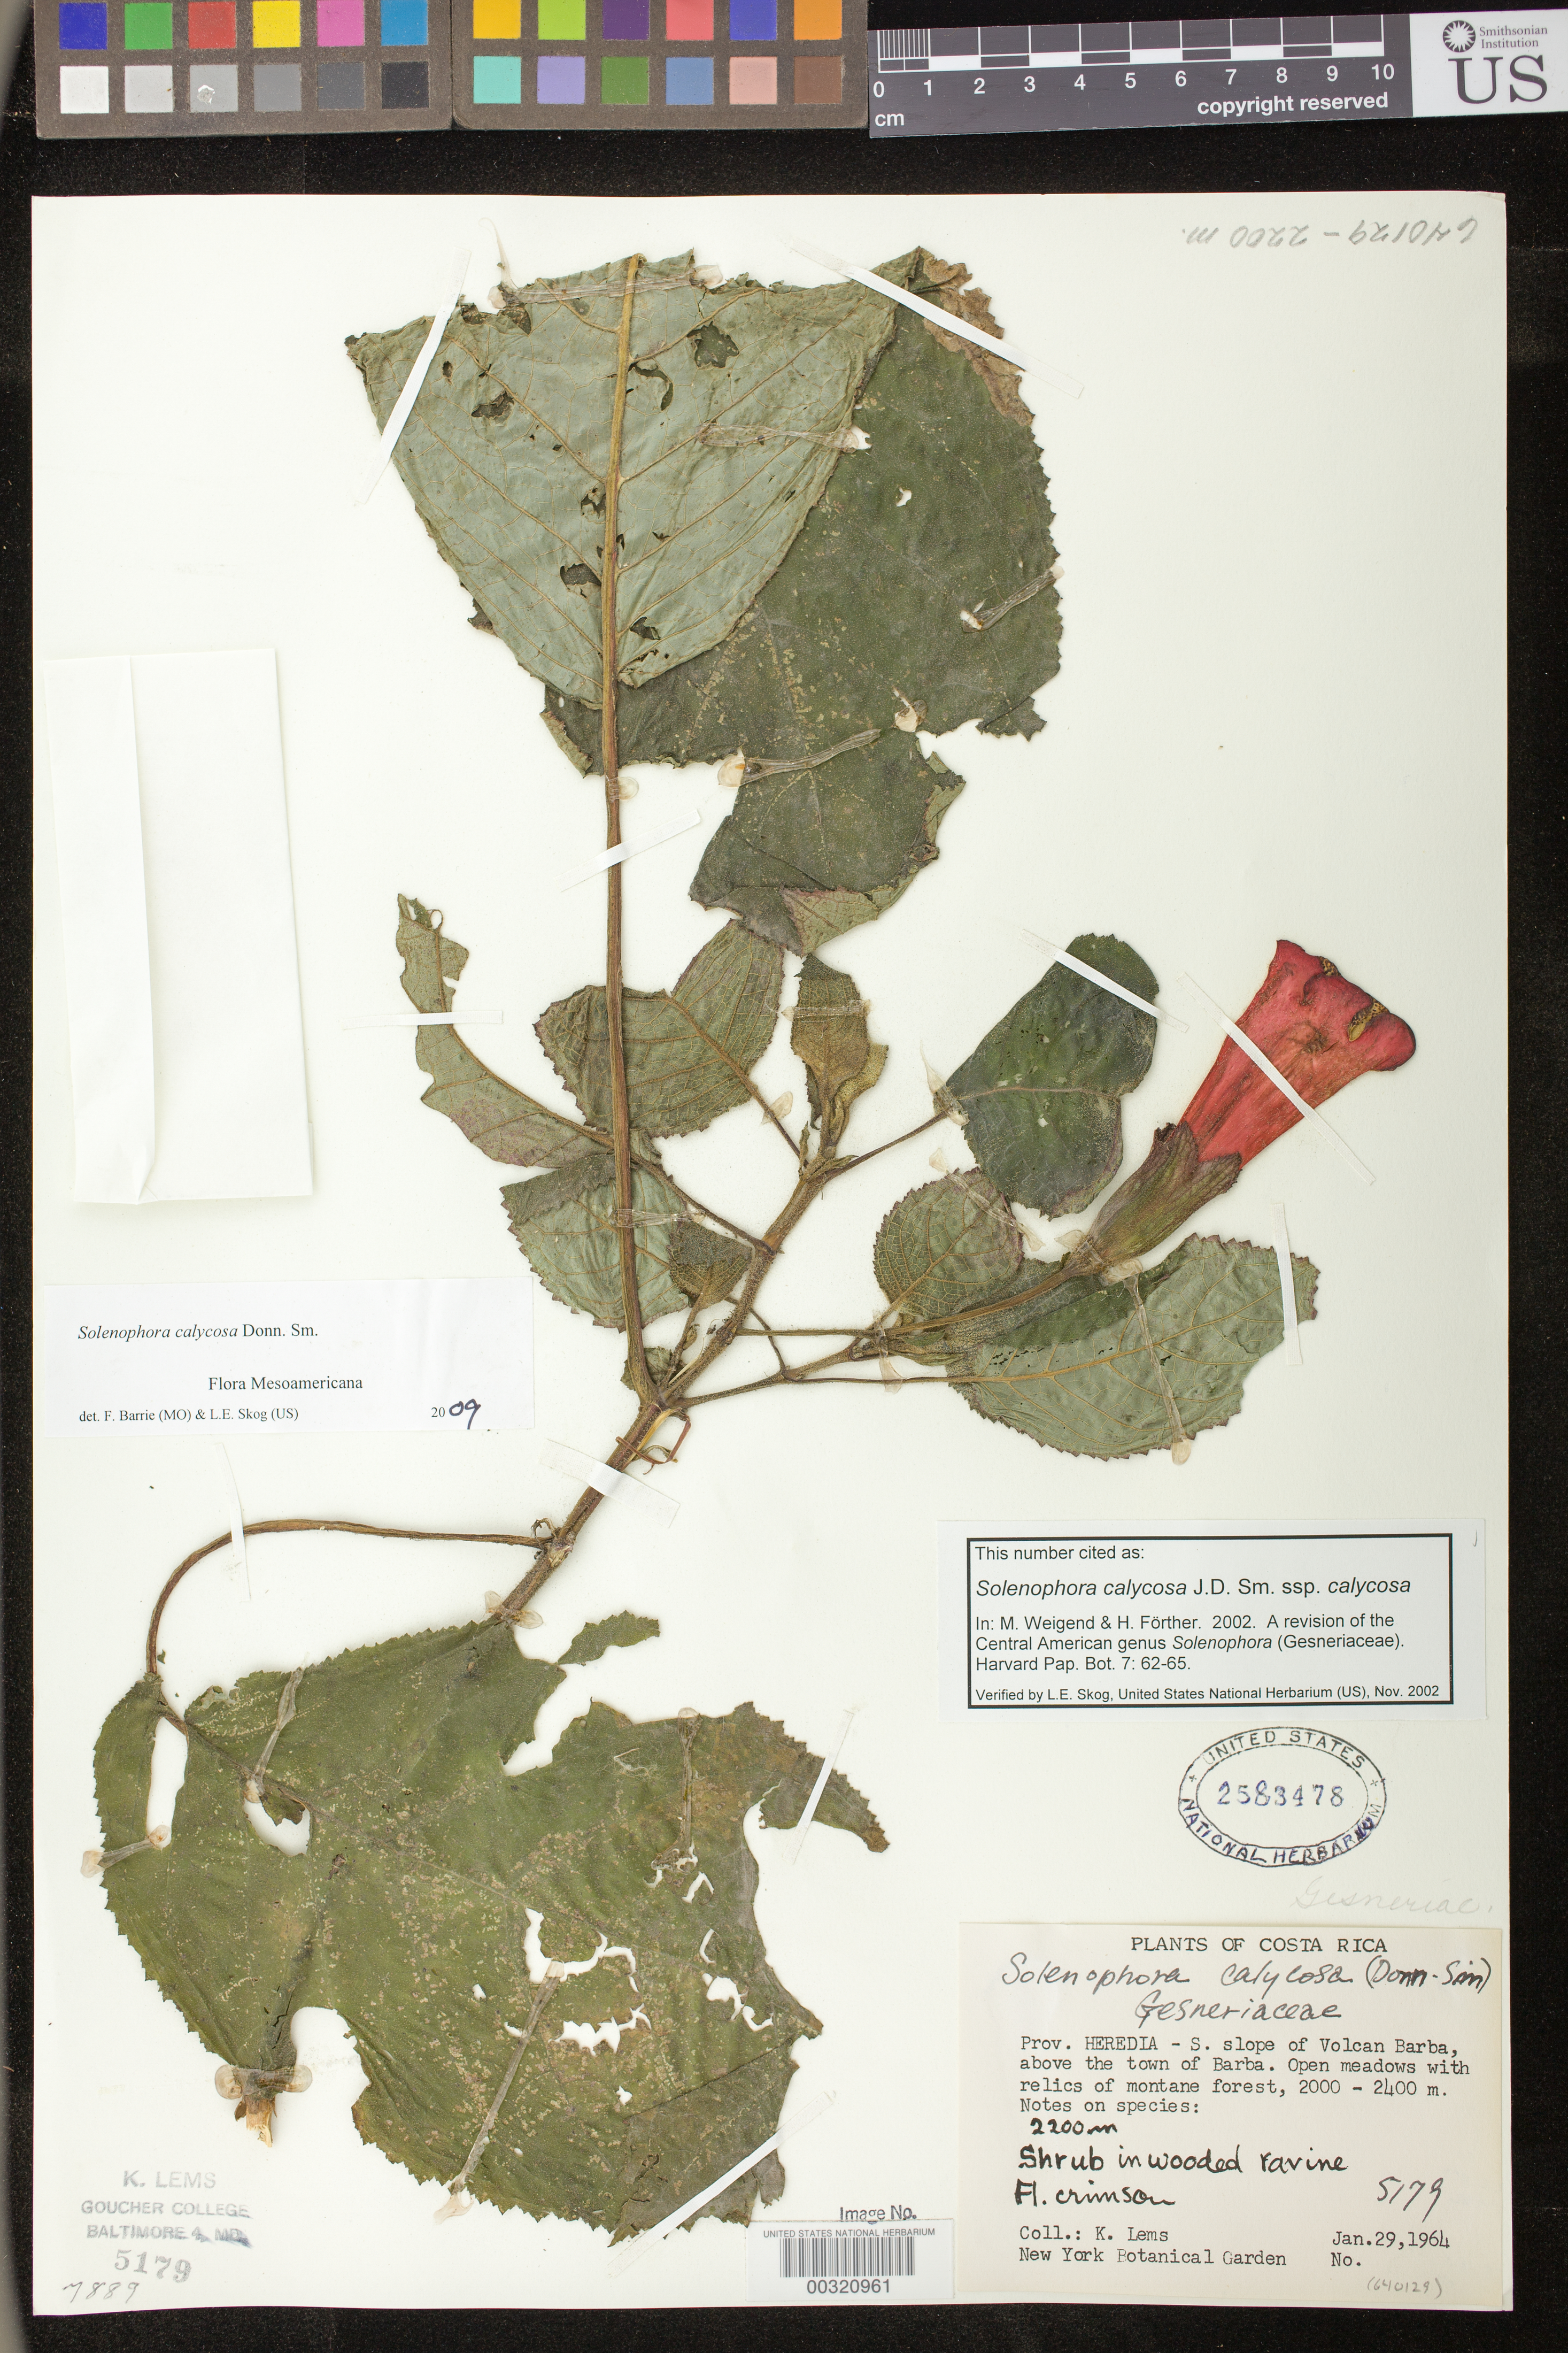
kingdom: Plantae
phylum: Tracheophyta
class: Magnoliopsida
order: Lamiales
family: Gesneriaceae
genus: Solenophora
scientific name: Solenophora calycosa Donn. Sm. subsp. calycosa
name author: (Donn. Sm.) Donn. Sm.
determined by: Weigend; Förther, Harald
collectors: K. Lems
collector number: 640129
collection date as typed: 29 Jan 1964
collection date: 1964-01-29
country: Costa Rica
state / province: Heredia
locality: S. slope of Volcan Barba, above the town of Barba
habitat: Open meadows with relics of montane forest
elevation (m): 2200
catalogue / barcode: US 2583478